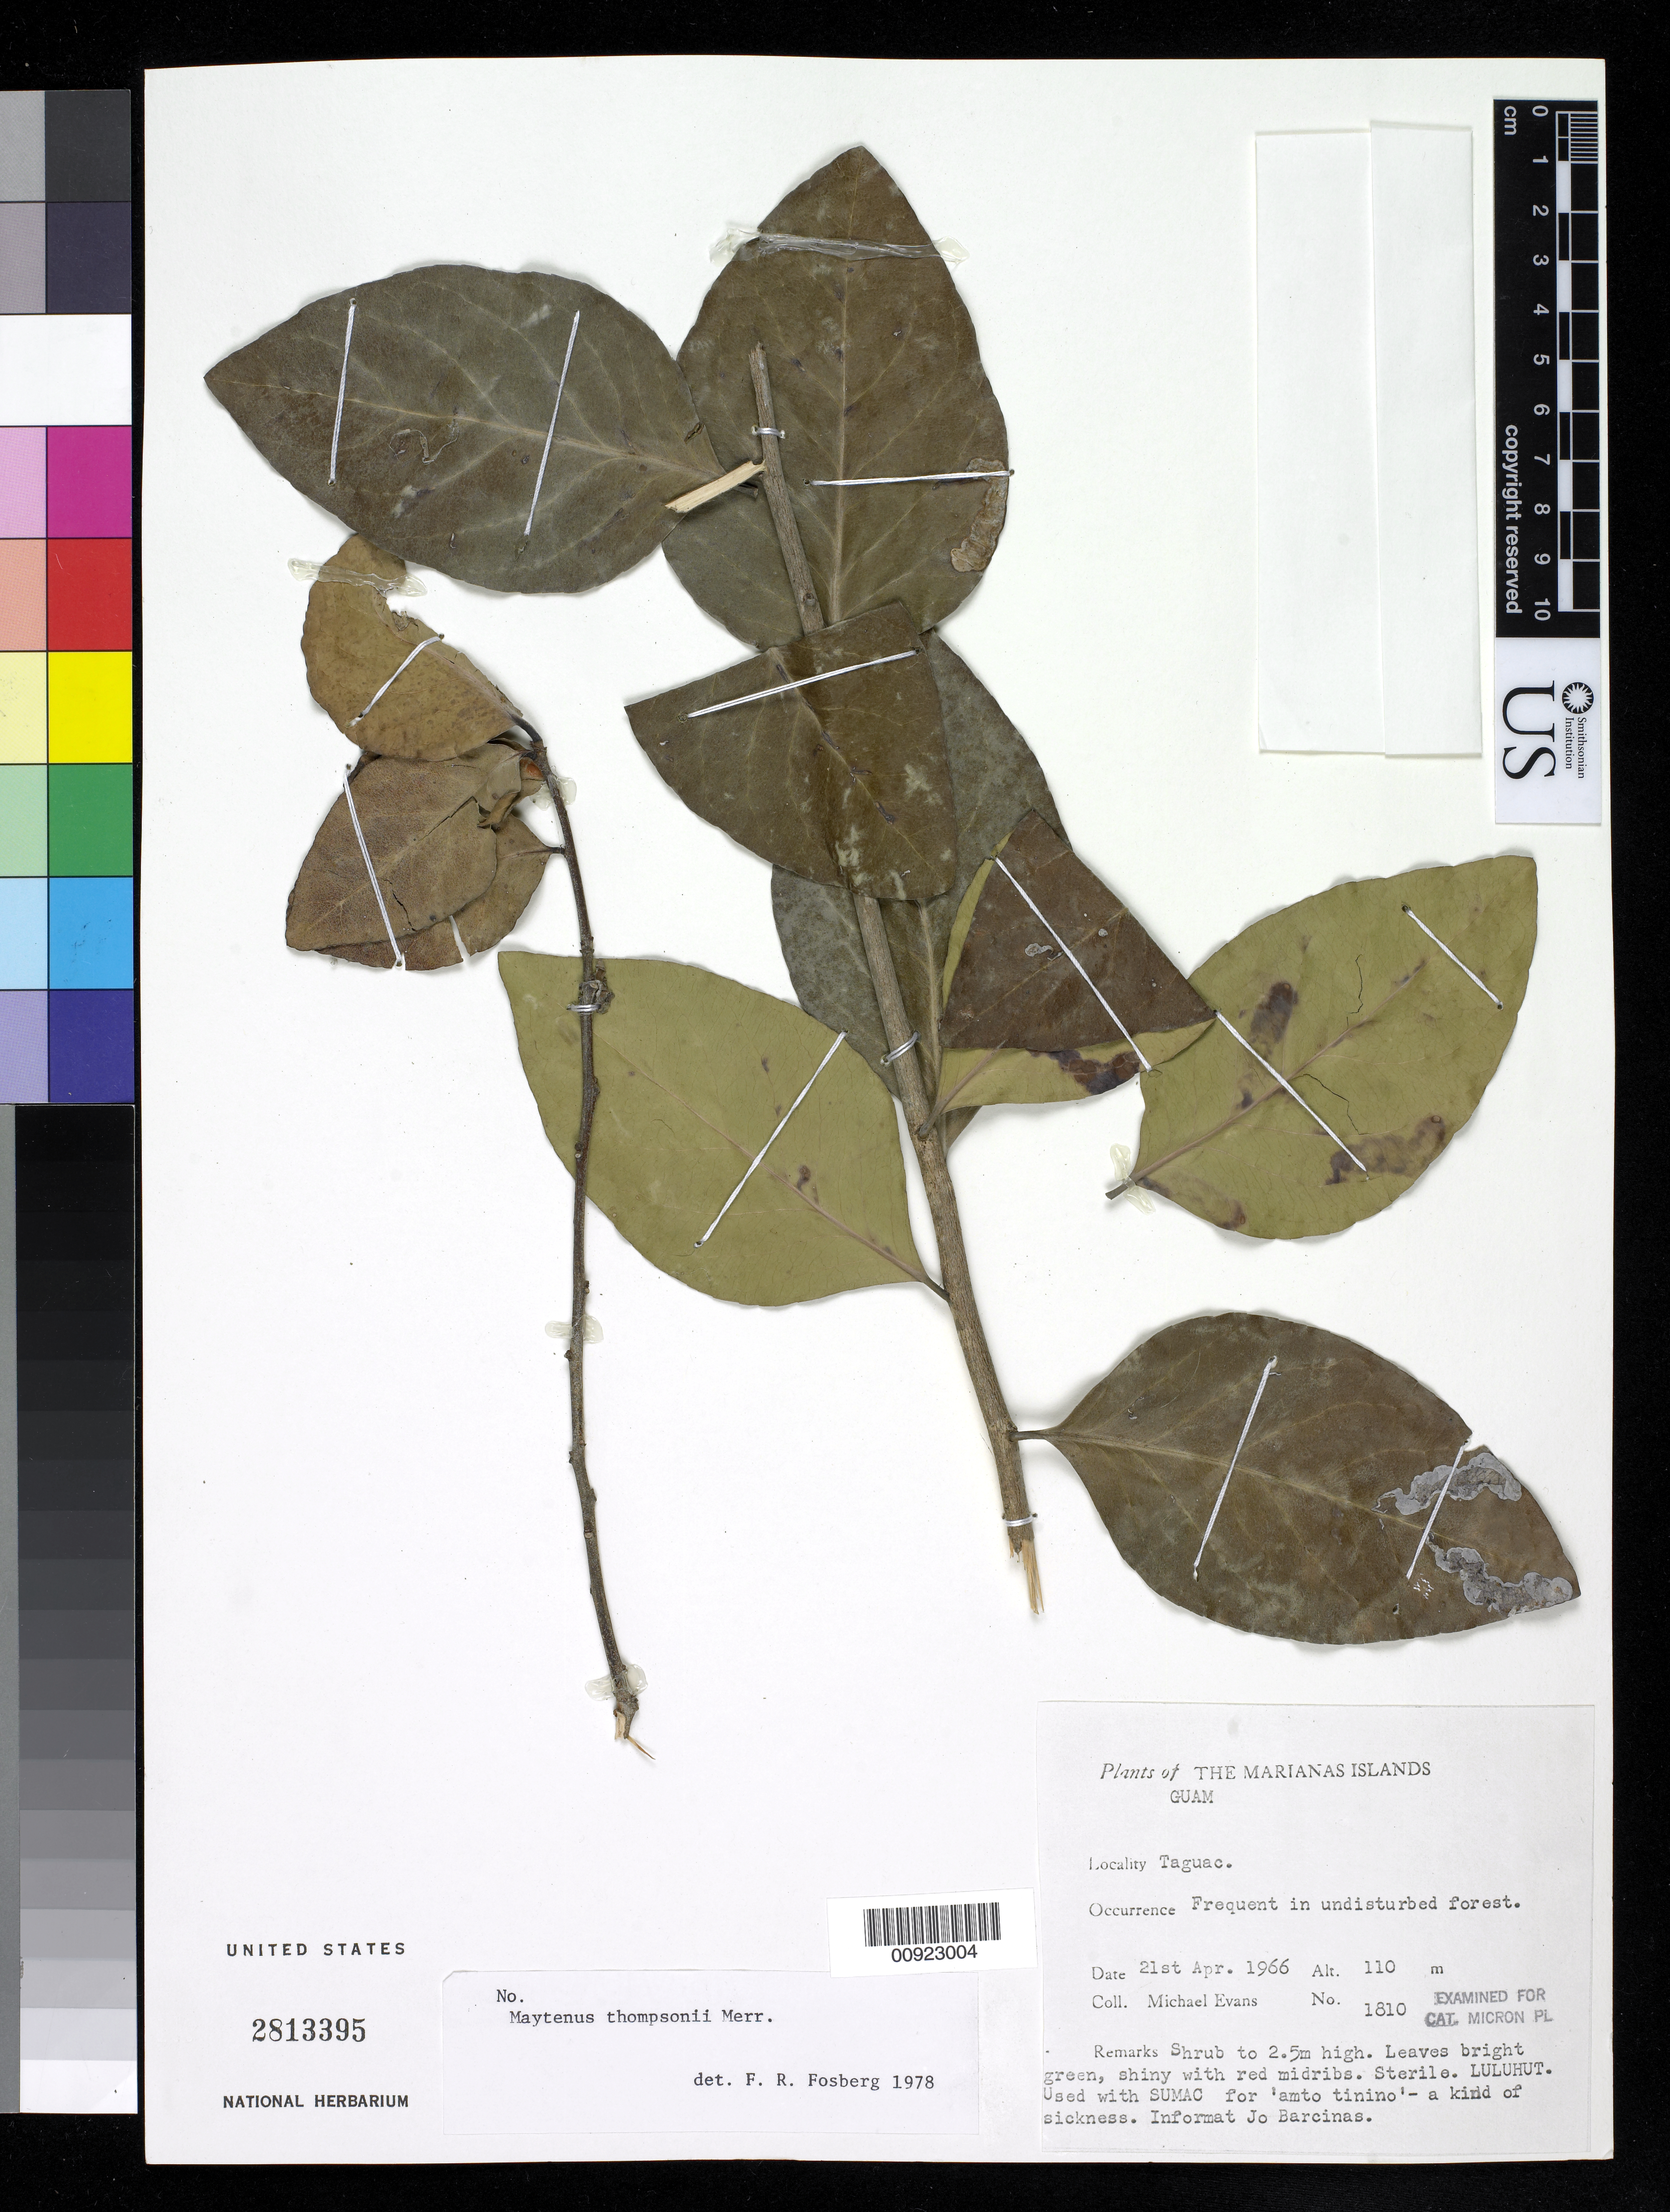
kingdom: Plantae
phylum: Tracheophyta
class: Magnoliopsida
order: Celastrales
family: Celastraceae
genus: Gymnosporia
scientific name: Gymnosporia thompsonii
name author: Merr.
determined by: Wagner, W. L., (BOT), Smithsonian Institution - National Museum of Natural History (UNITED STATES)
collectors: M. Evans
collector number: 1810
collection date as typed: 21 Apr 1966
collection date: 1966-04-21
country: Guam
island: Guam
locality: Taguac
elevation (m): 110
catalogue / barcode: US 2813395